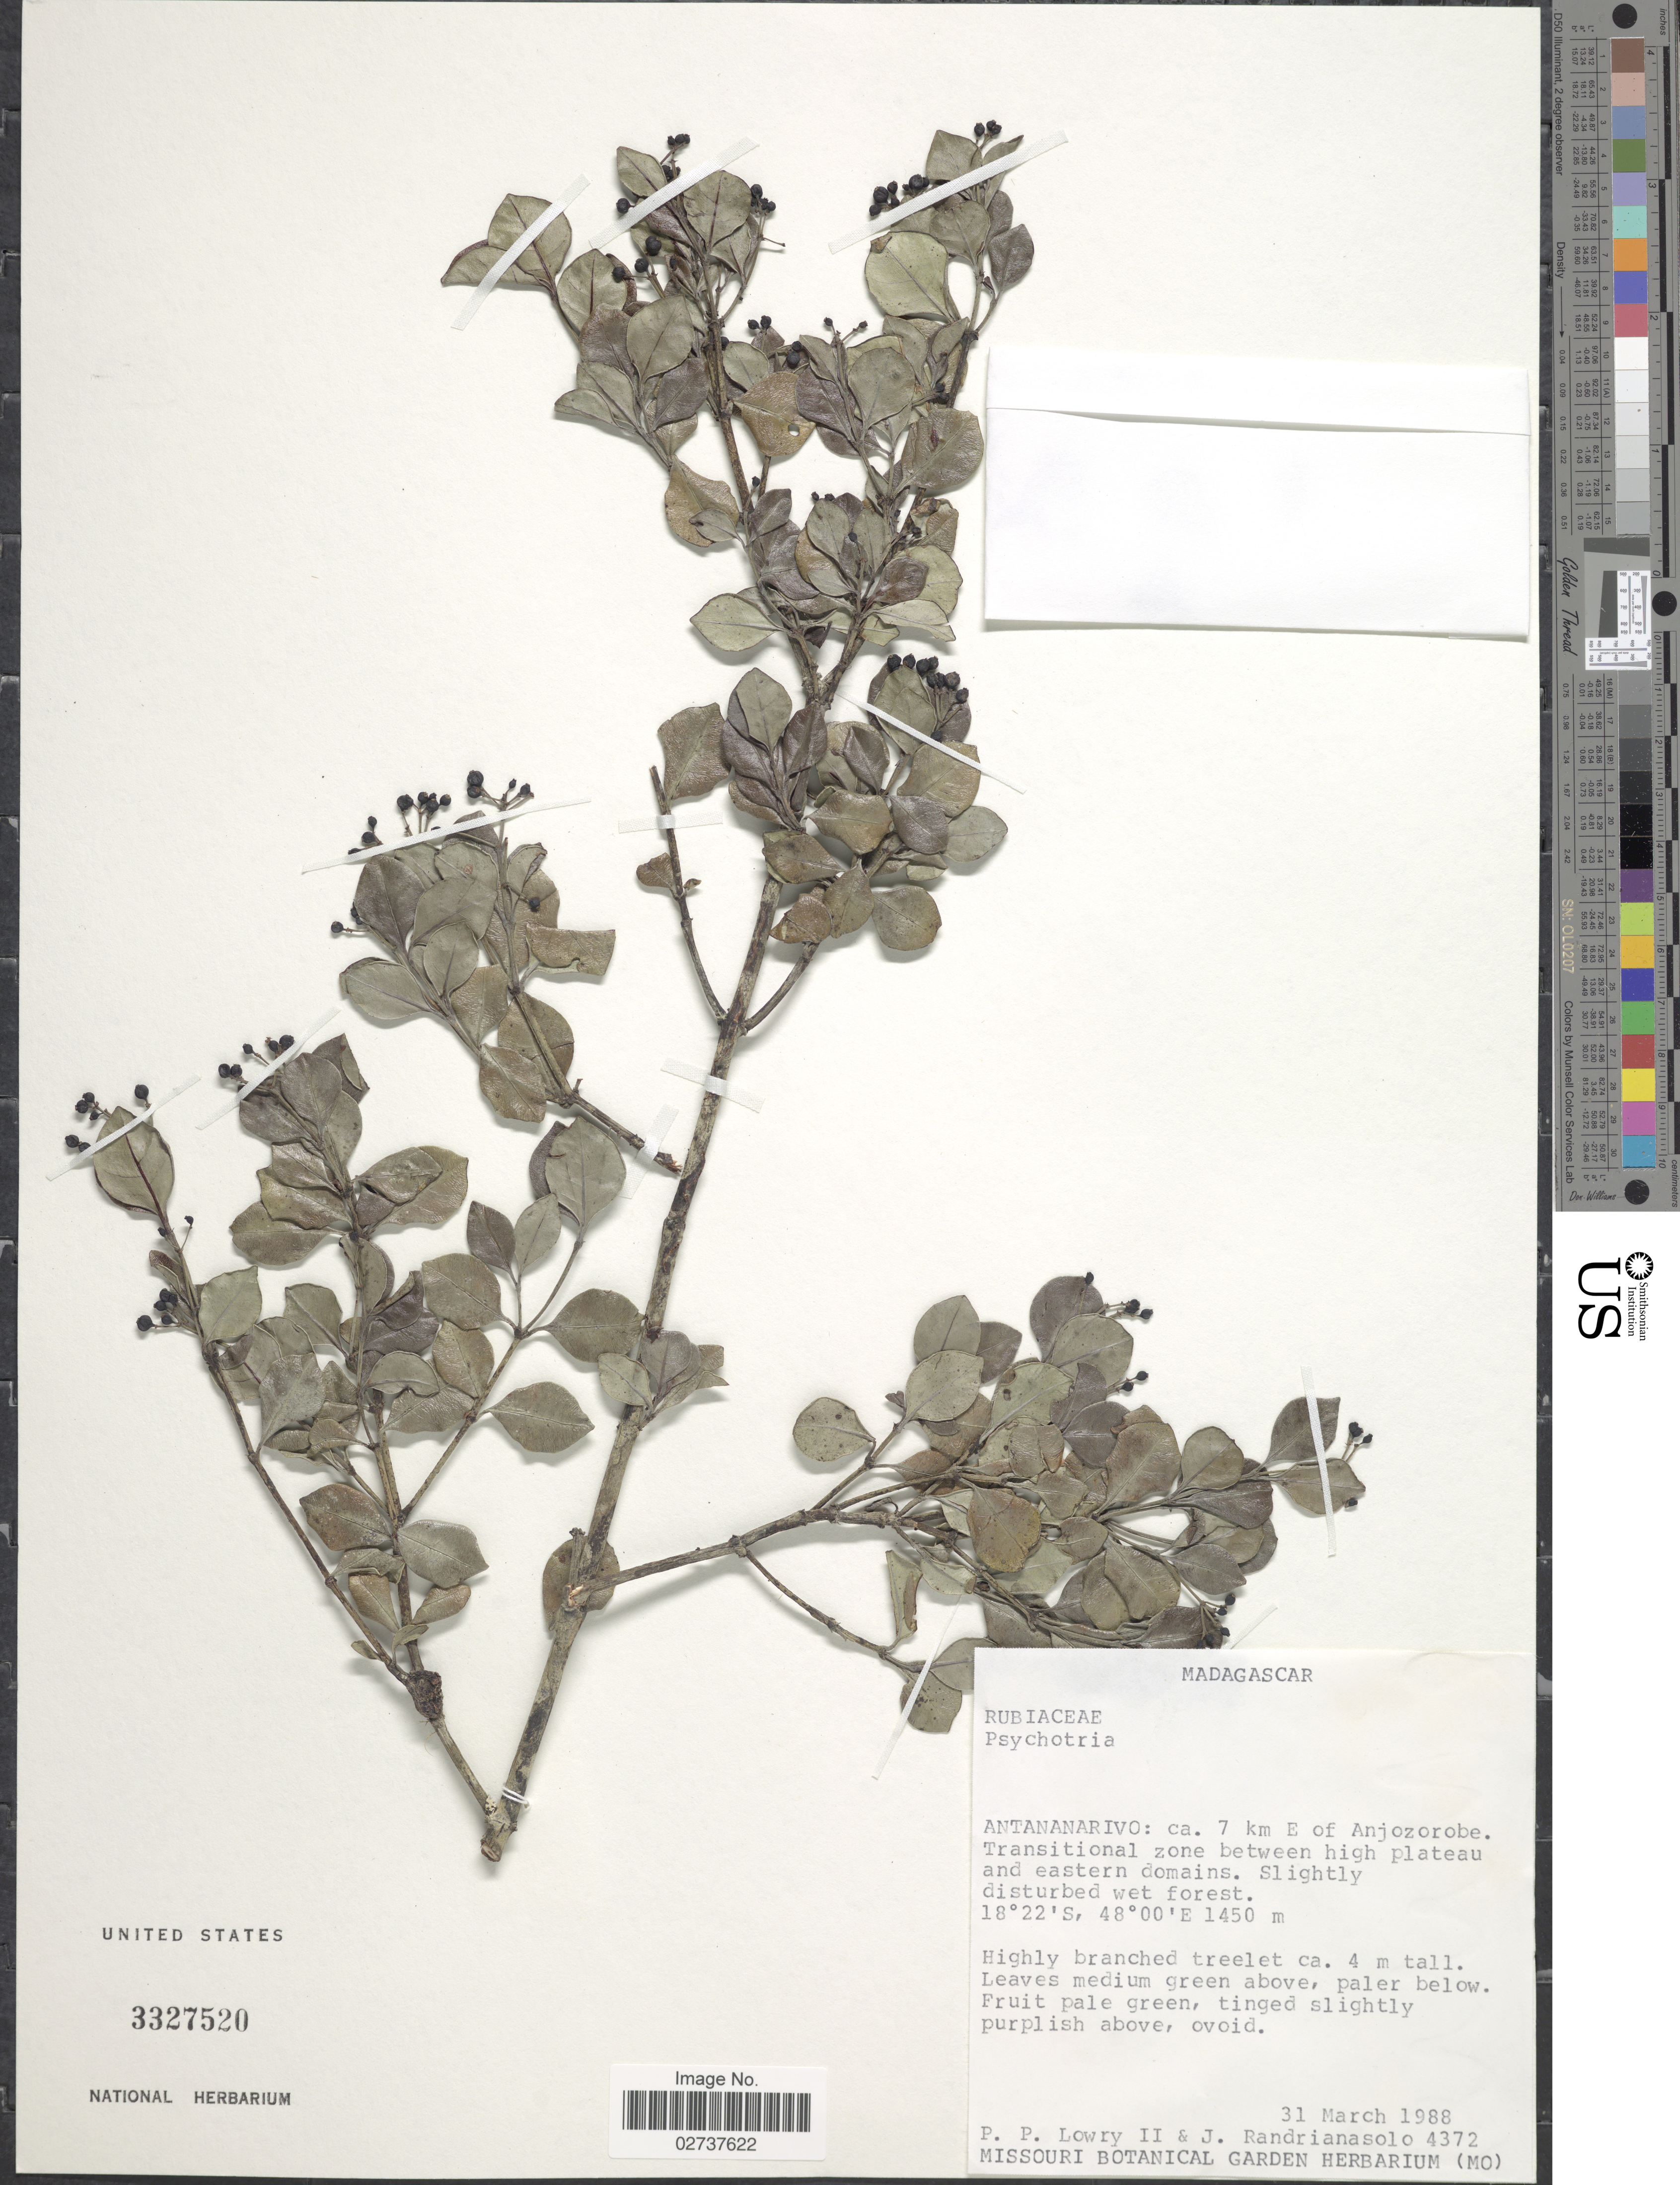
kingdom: Plantae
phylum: Tracheophyta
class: Magnoliopsida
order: Gentianales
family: Rubiaceae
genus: Psychotria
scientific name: Psychotria sp.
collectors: P. P. Lowry & J. Randrianasolo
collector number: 4372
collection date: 1988-03-31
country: Madagascar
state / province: Analamanga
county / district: Anjozorobe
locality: Ca. 7 km E of Anjozorobe, Transitional zone between high plateau and eastern domains.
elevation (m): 1450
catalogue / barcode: US 3327520